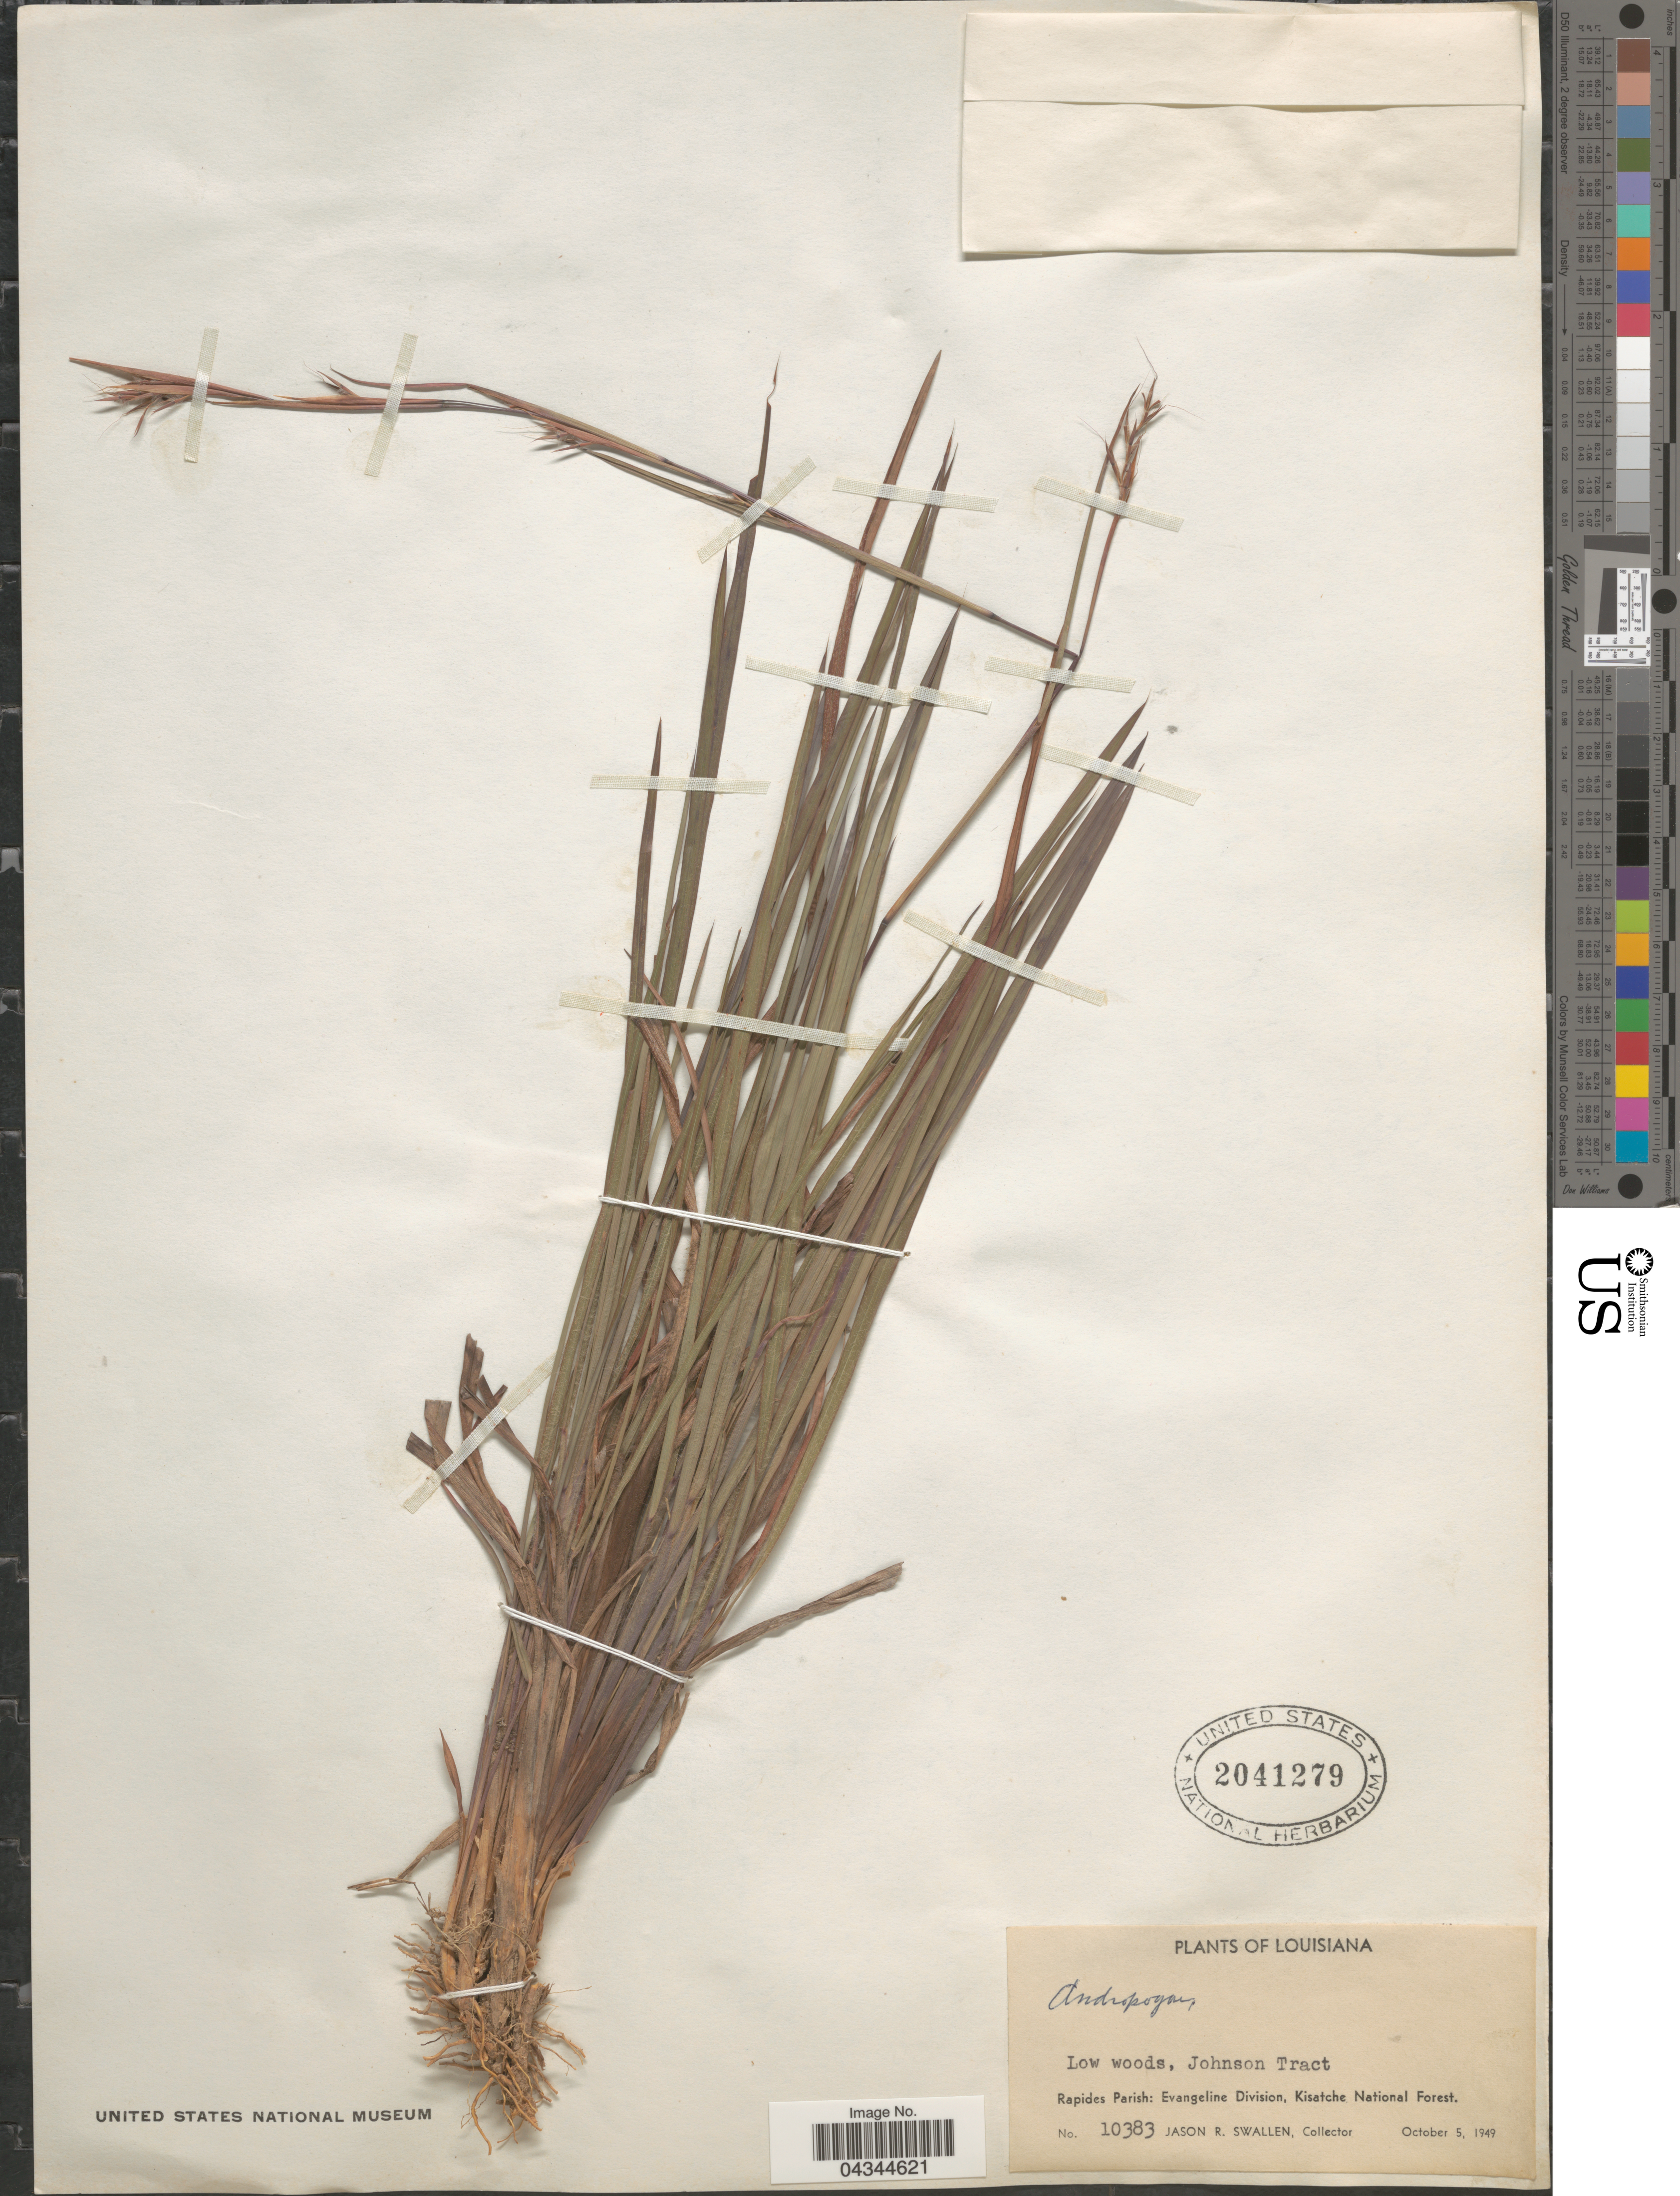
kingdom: Plantae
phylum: Tracheophyta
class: Liliopsida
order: Poales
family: Poaceae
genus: Andropogon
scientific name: Andropogon sp.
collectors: J. R. Swallen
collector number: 10383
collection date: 1949-10-05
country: United States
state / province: Louisiana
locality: Low woods, Johnson Tract. Rapides Parish: Evangeline Division, Kisatche National Forest.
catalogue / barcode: US 2041279